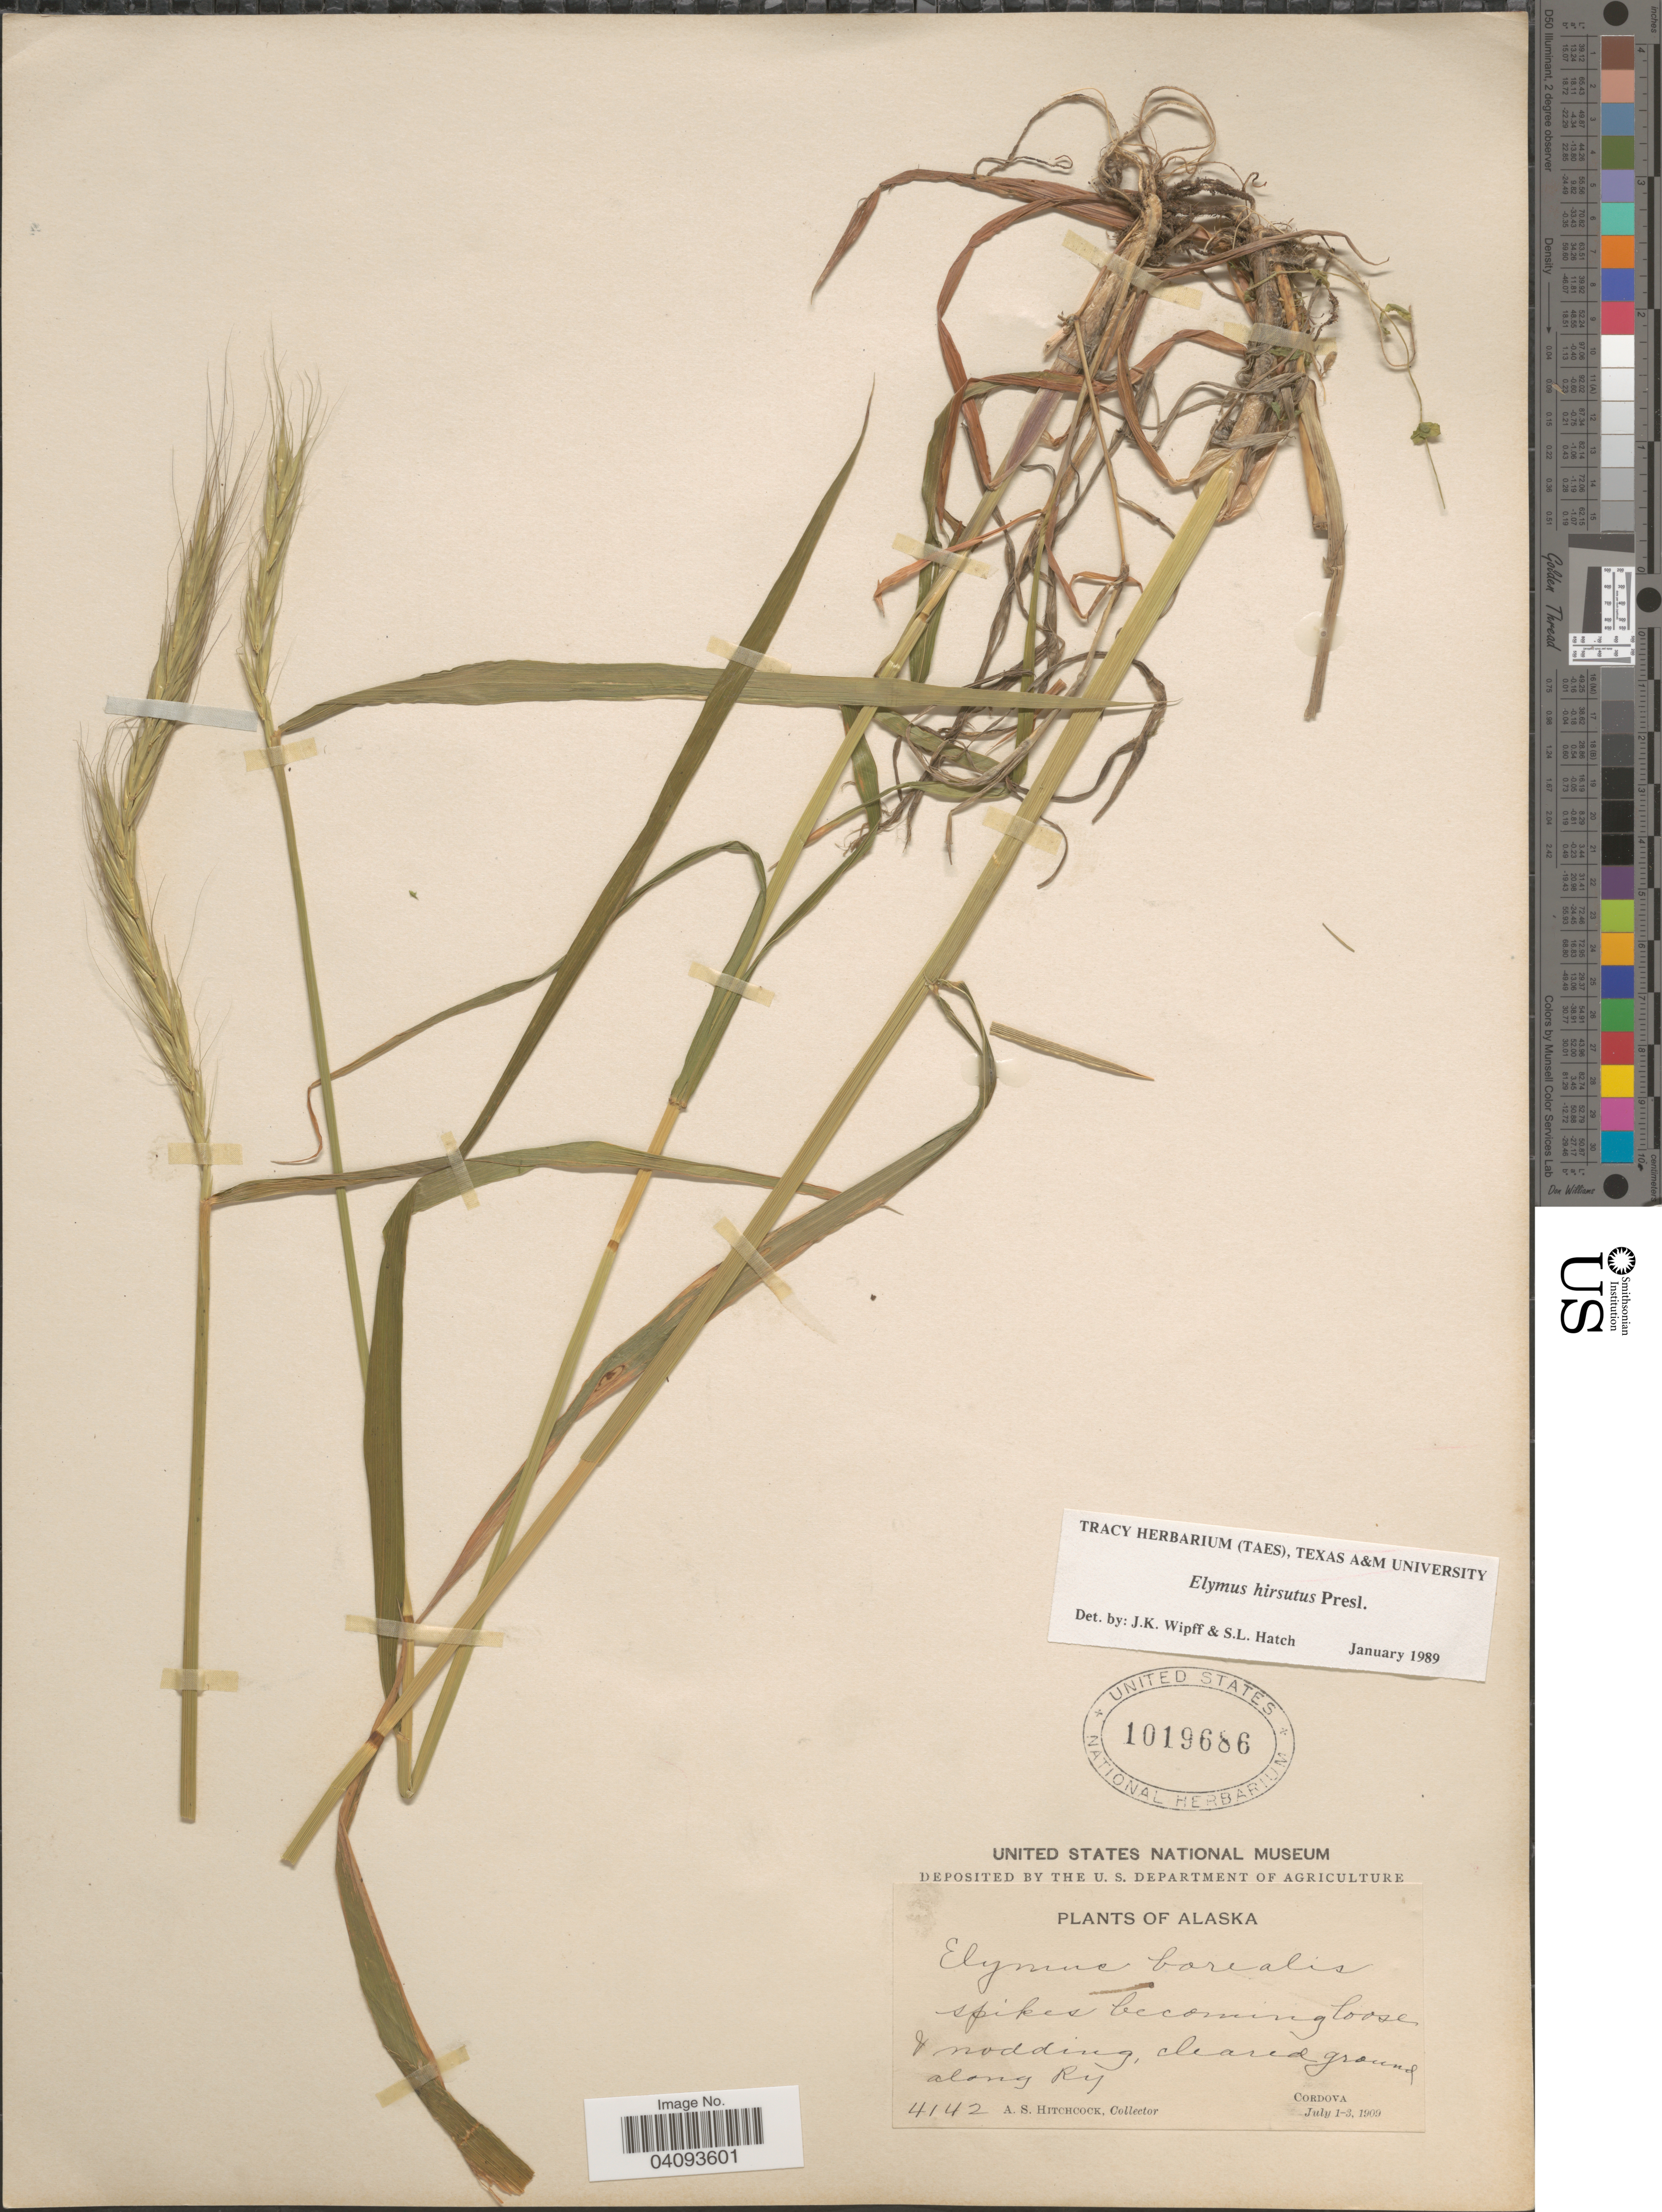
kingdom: Plantae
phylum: Tracheophyta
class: Liliopsida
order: Poales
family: Poaceae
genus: Elymus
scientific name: Elymus hirsutus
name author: J. Presl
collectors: A. S. Hitchcock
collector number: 4142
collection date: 1909-07-01/1909-07-03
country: United States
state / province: Alaska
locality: Spikes becoming loose + nodding, cleared ground along Ry. Cordova.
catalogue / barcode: US 1019686